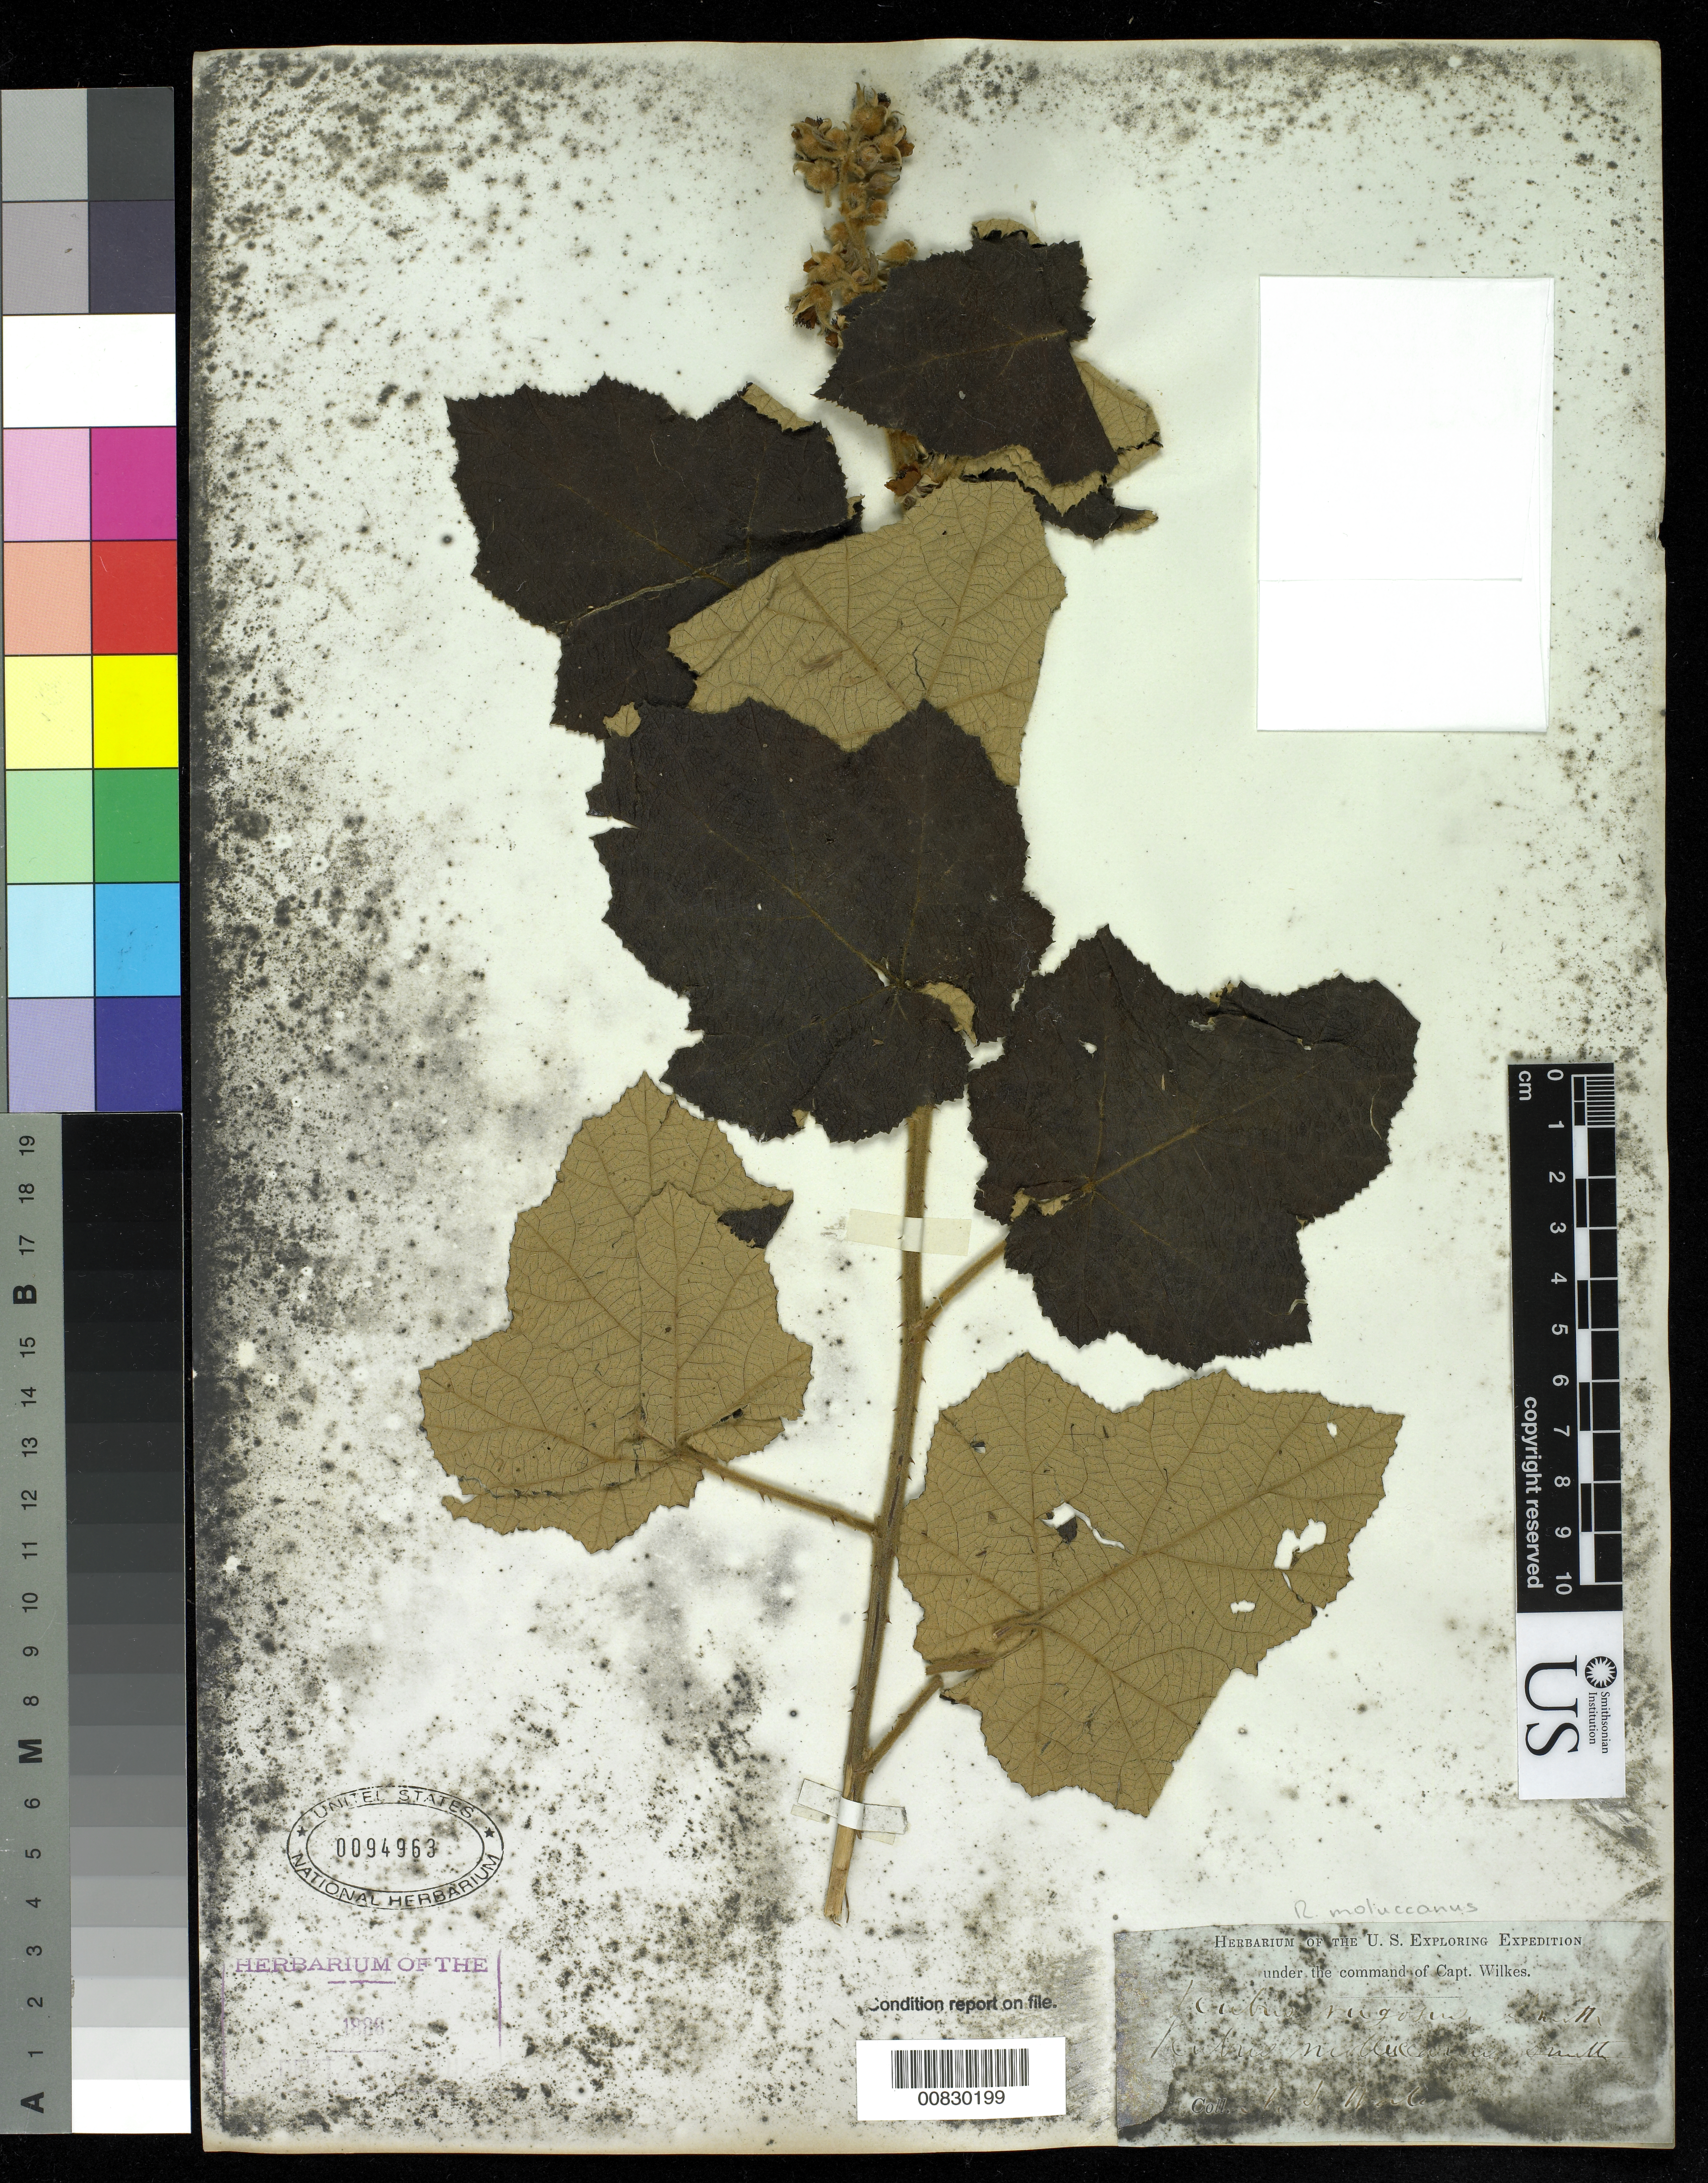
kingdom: Plantae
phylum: Tracheophyta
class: Magnoliopsida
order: Rosales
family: Rosaceae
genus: Rubus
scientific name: Rubus rugosus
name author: Small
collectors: Wilkes Explor. Exped.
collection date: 1838/1842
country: Australia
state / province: New South Wales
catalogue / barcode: US 94963